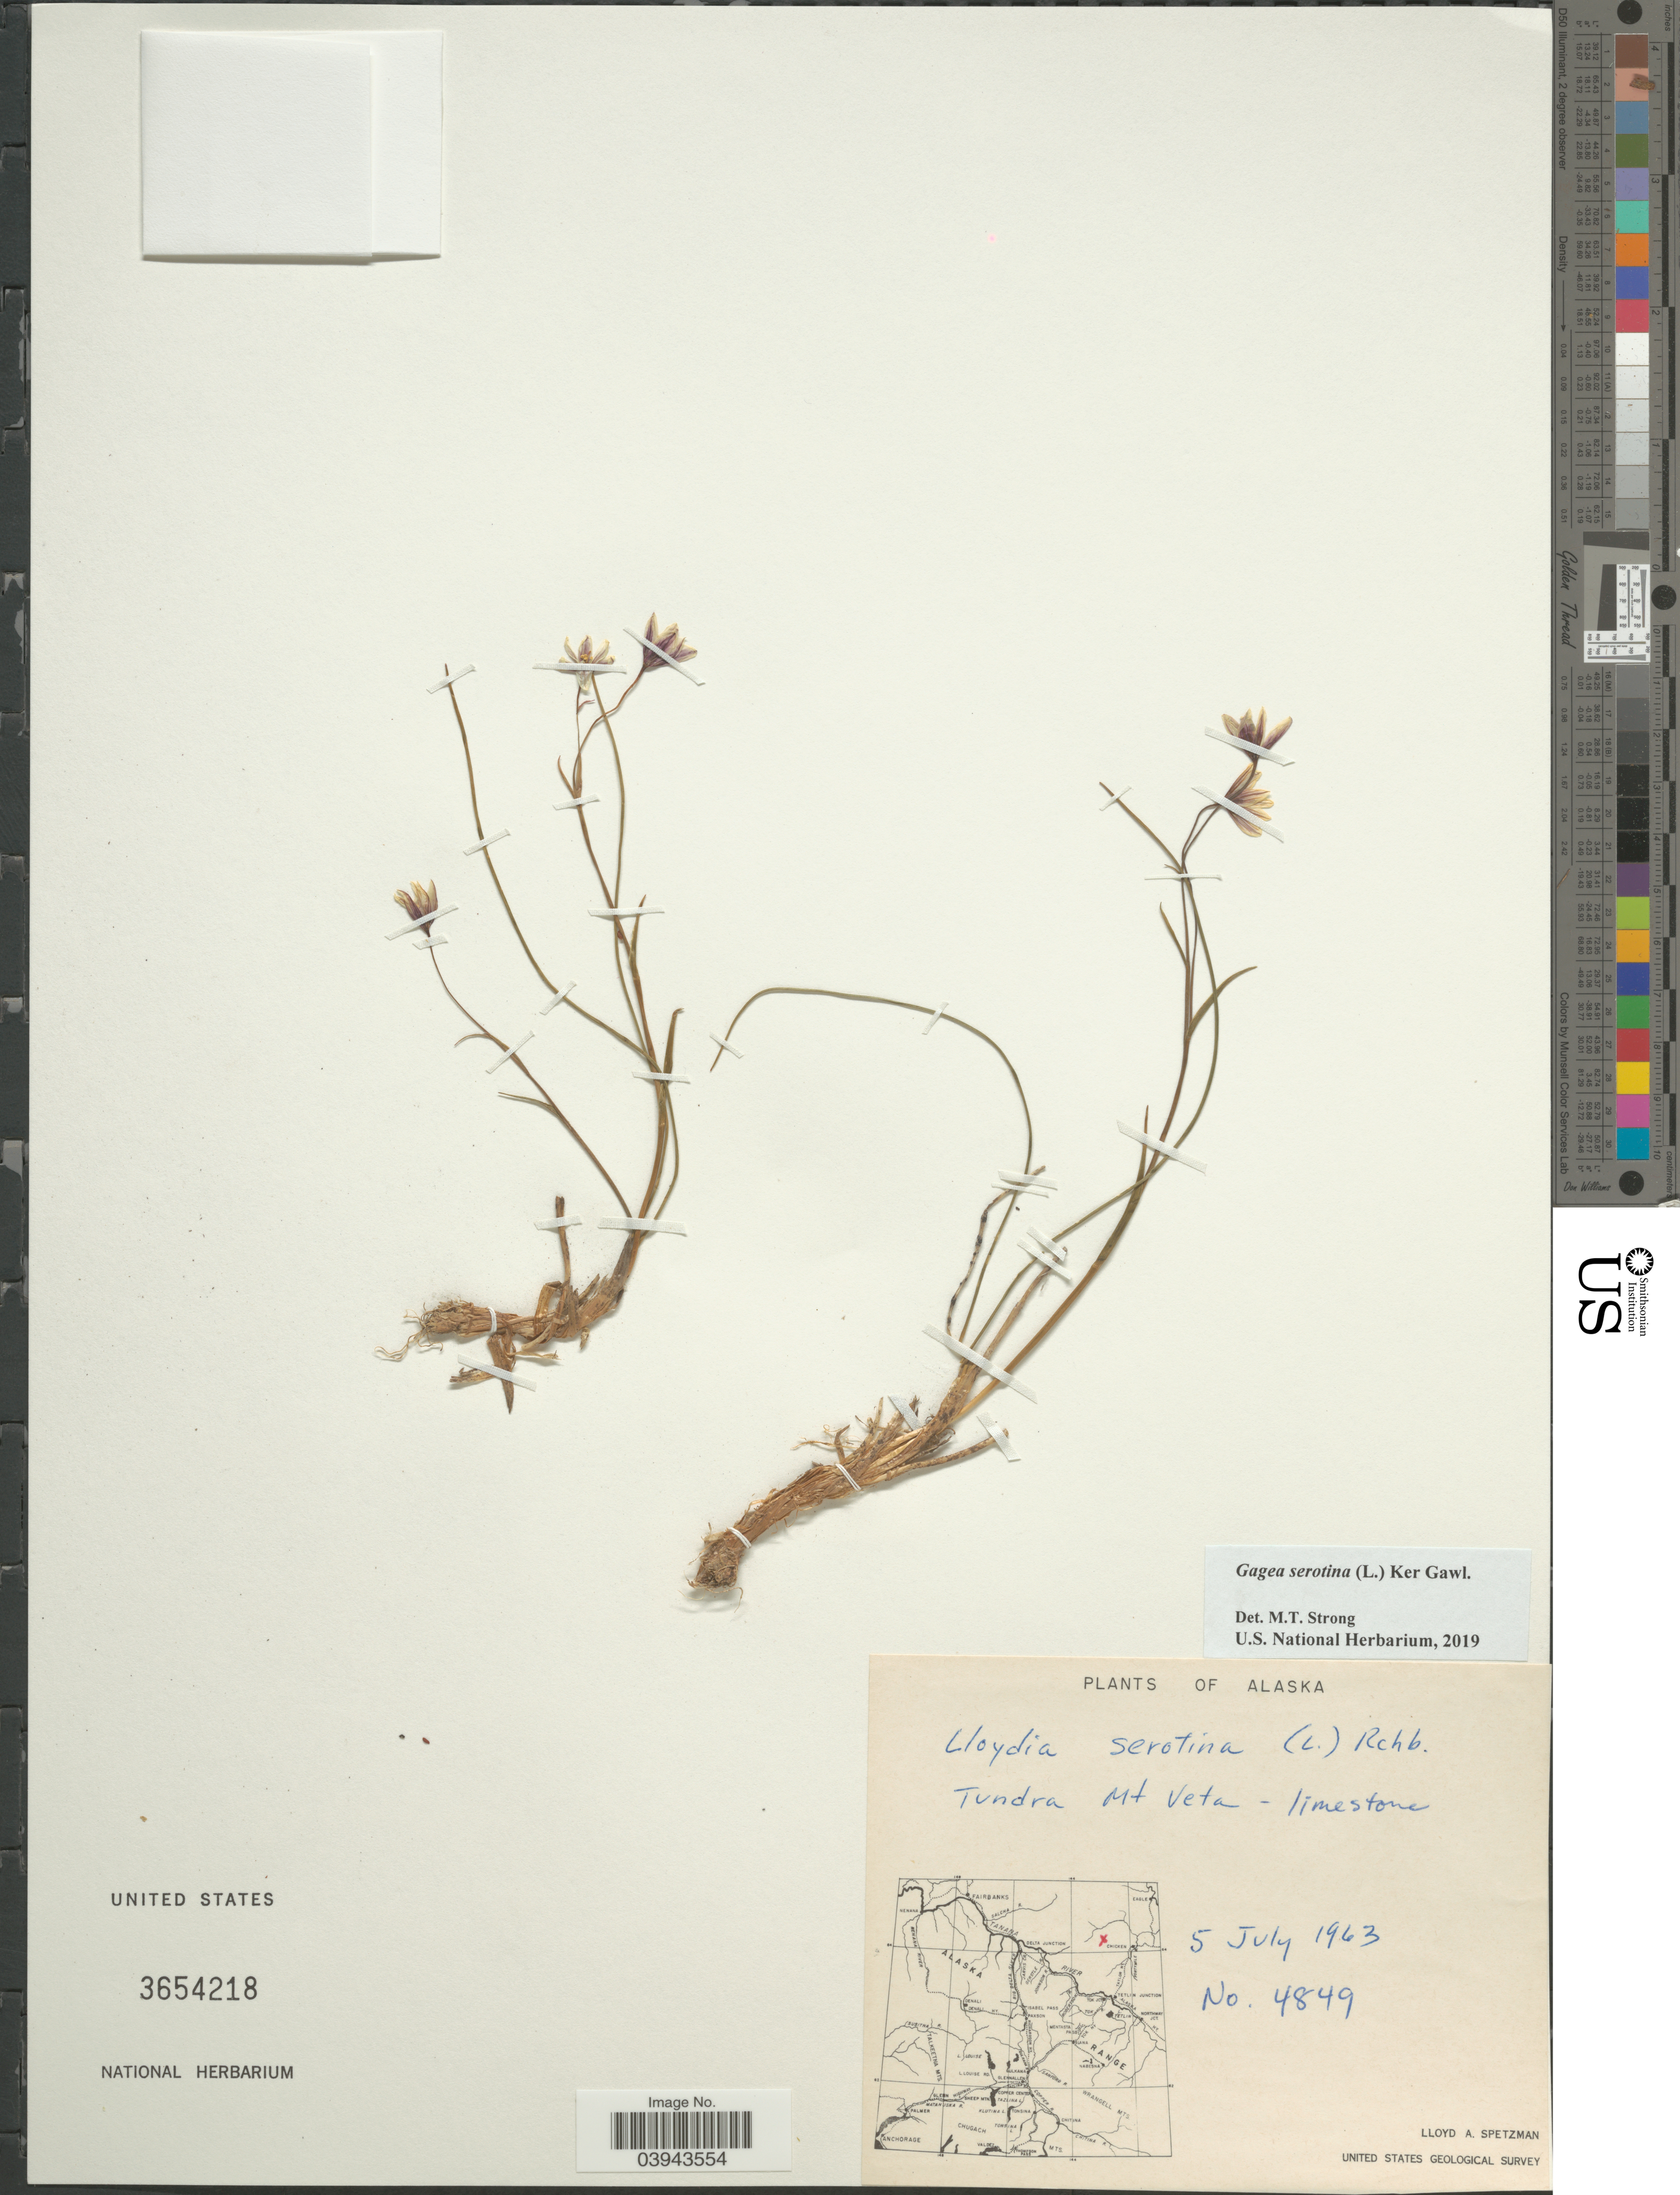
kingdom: Plantae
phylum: Tracheophyta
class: Liliopsida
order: Liliales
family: Liliaceae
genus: Lloydia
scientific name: Lloydia serotina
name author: (L.) Salisb. ex Rchb.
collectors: L. Spetzman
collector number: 4849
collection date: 1963-07-05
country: United States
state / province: Alaska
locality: Tundra Mt. Veta - limestone.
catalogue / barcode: US 3654218